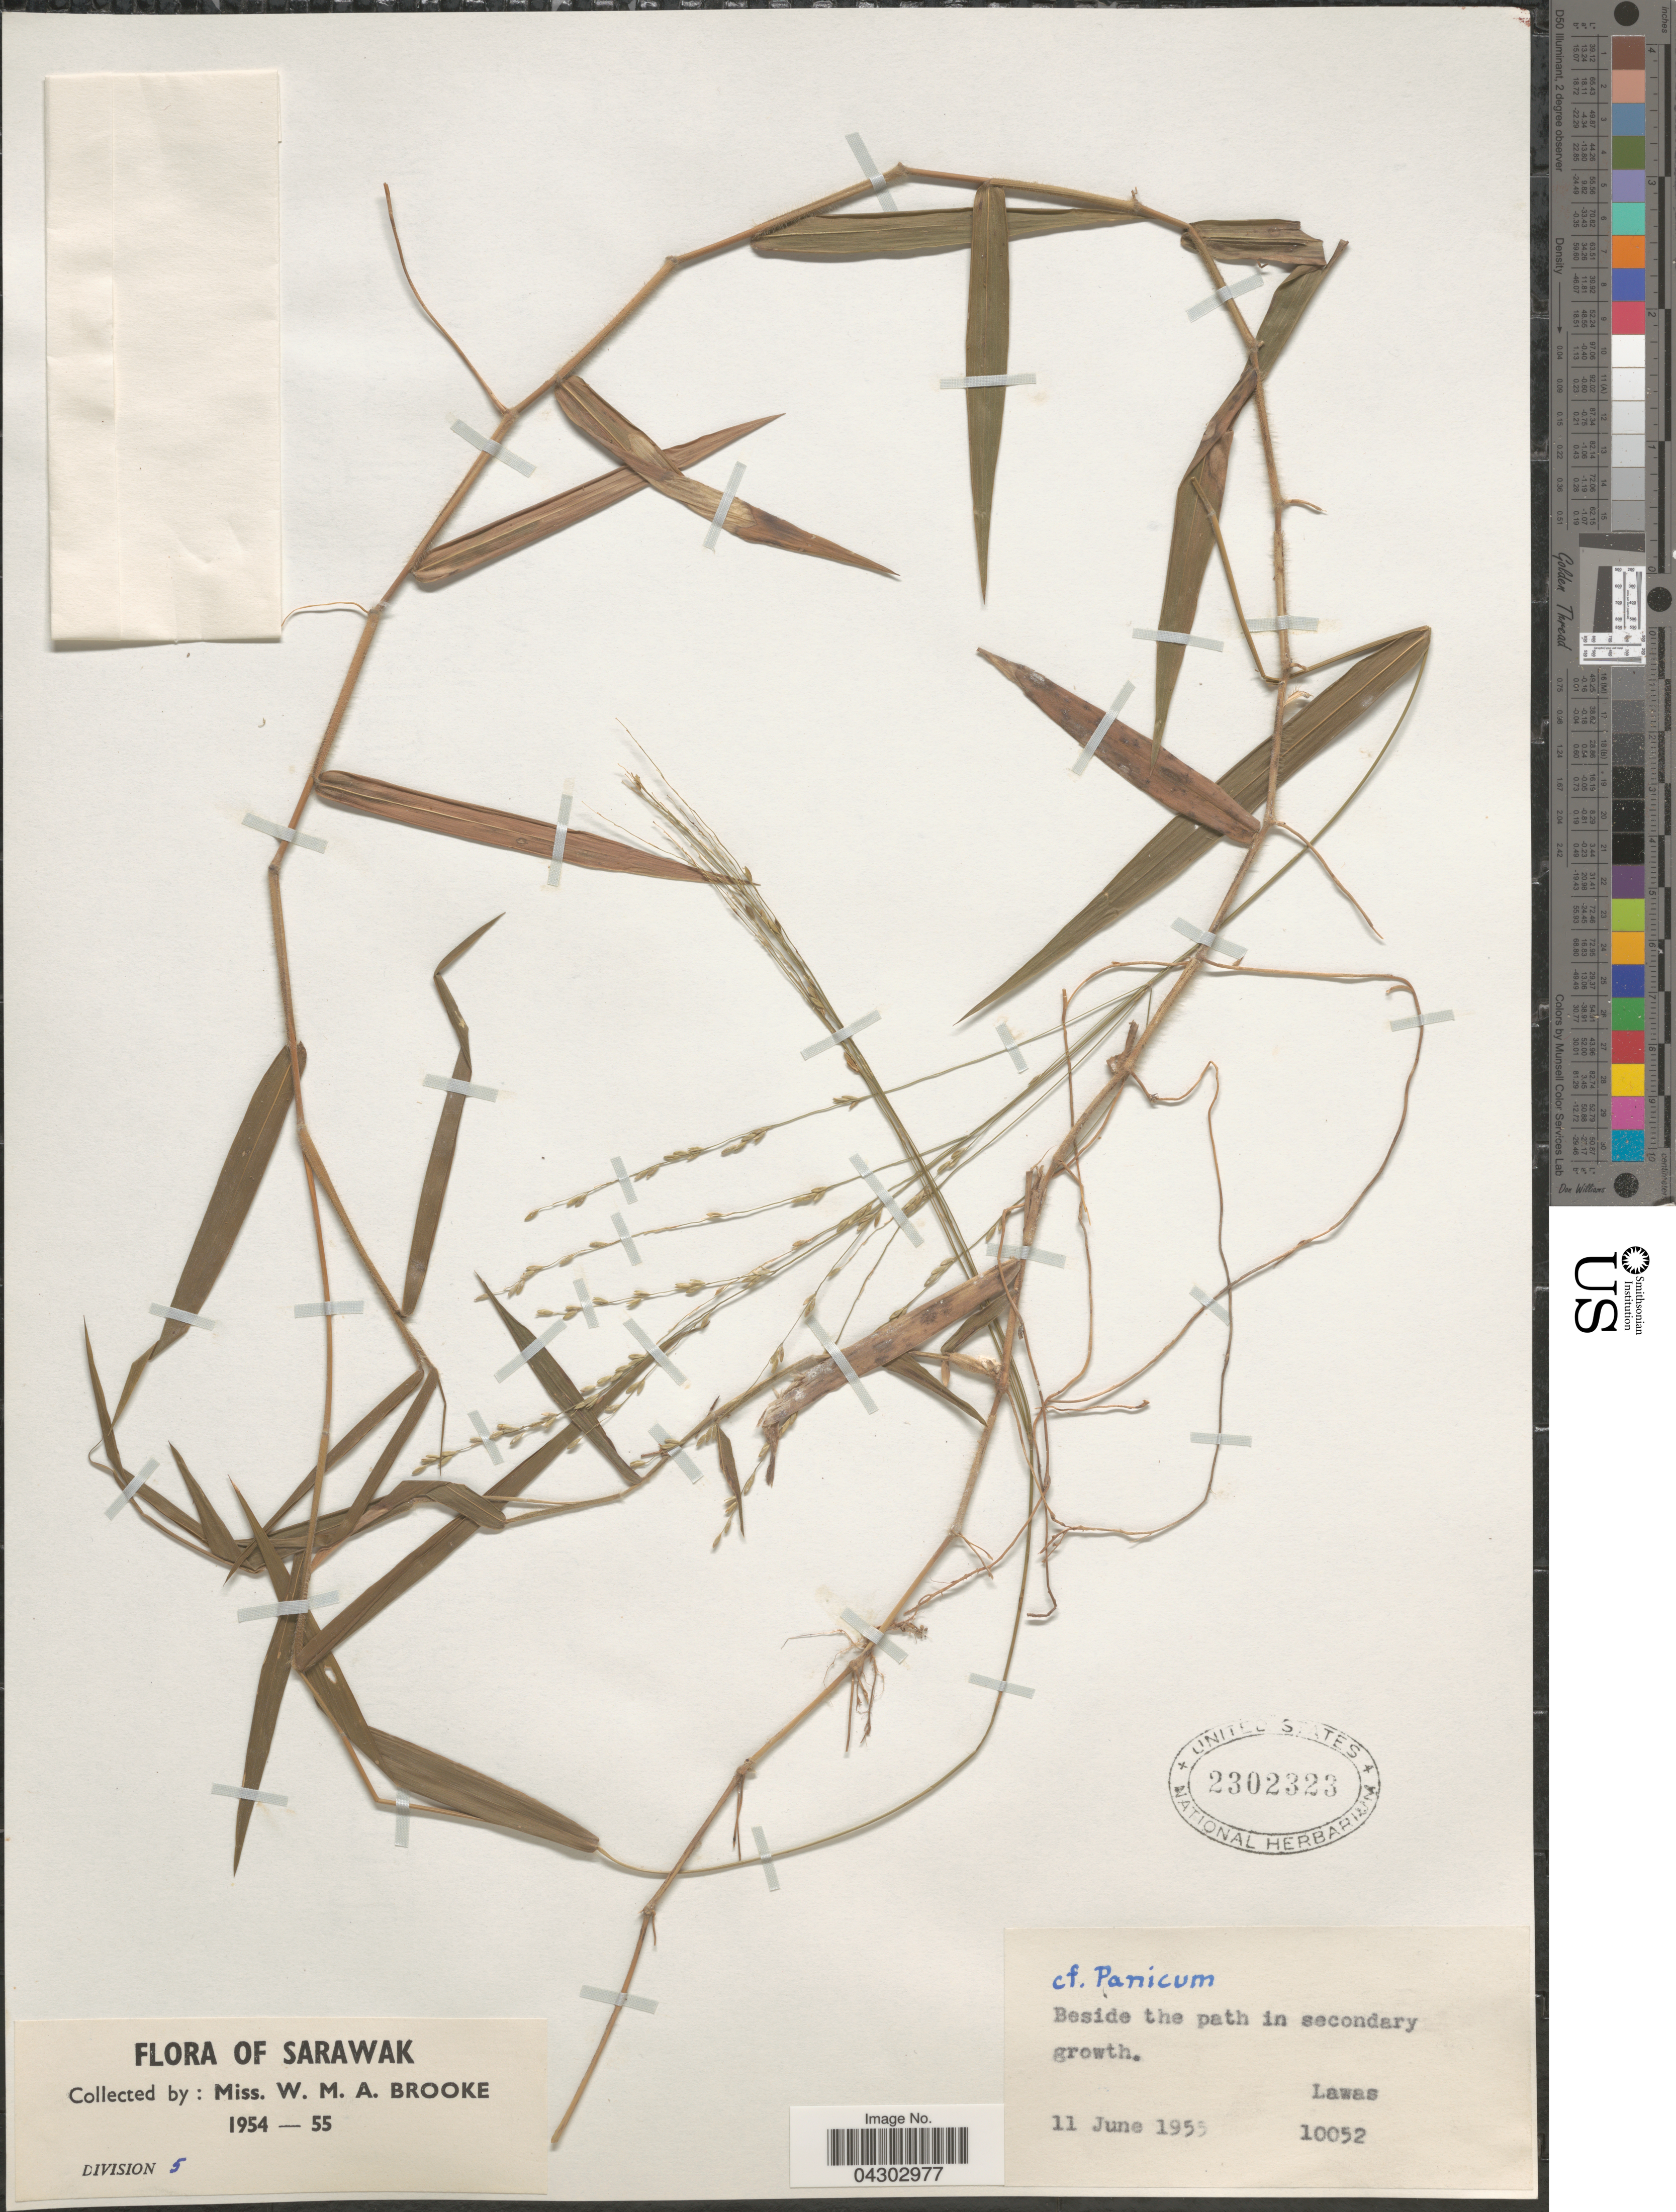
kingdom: Plantae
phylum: Tracheophyta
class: Liliopsida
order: Poales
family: Poaceae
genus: Panicum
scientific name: Panicum sp.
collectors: W. Brooke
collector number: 10052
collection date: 1955-06-11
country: Malaysia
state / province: Sarawak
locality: Beside the pat in secondary growth. Lawas.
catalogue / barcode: US 2302323